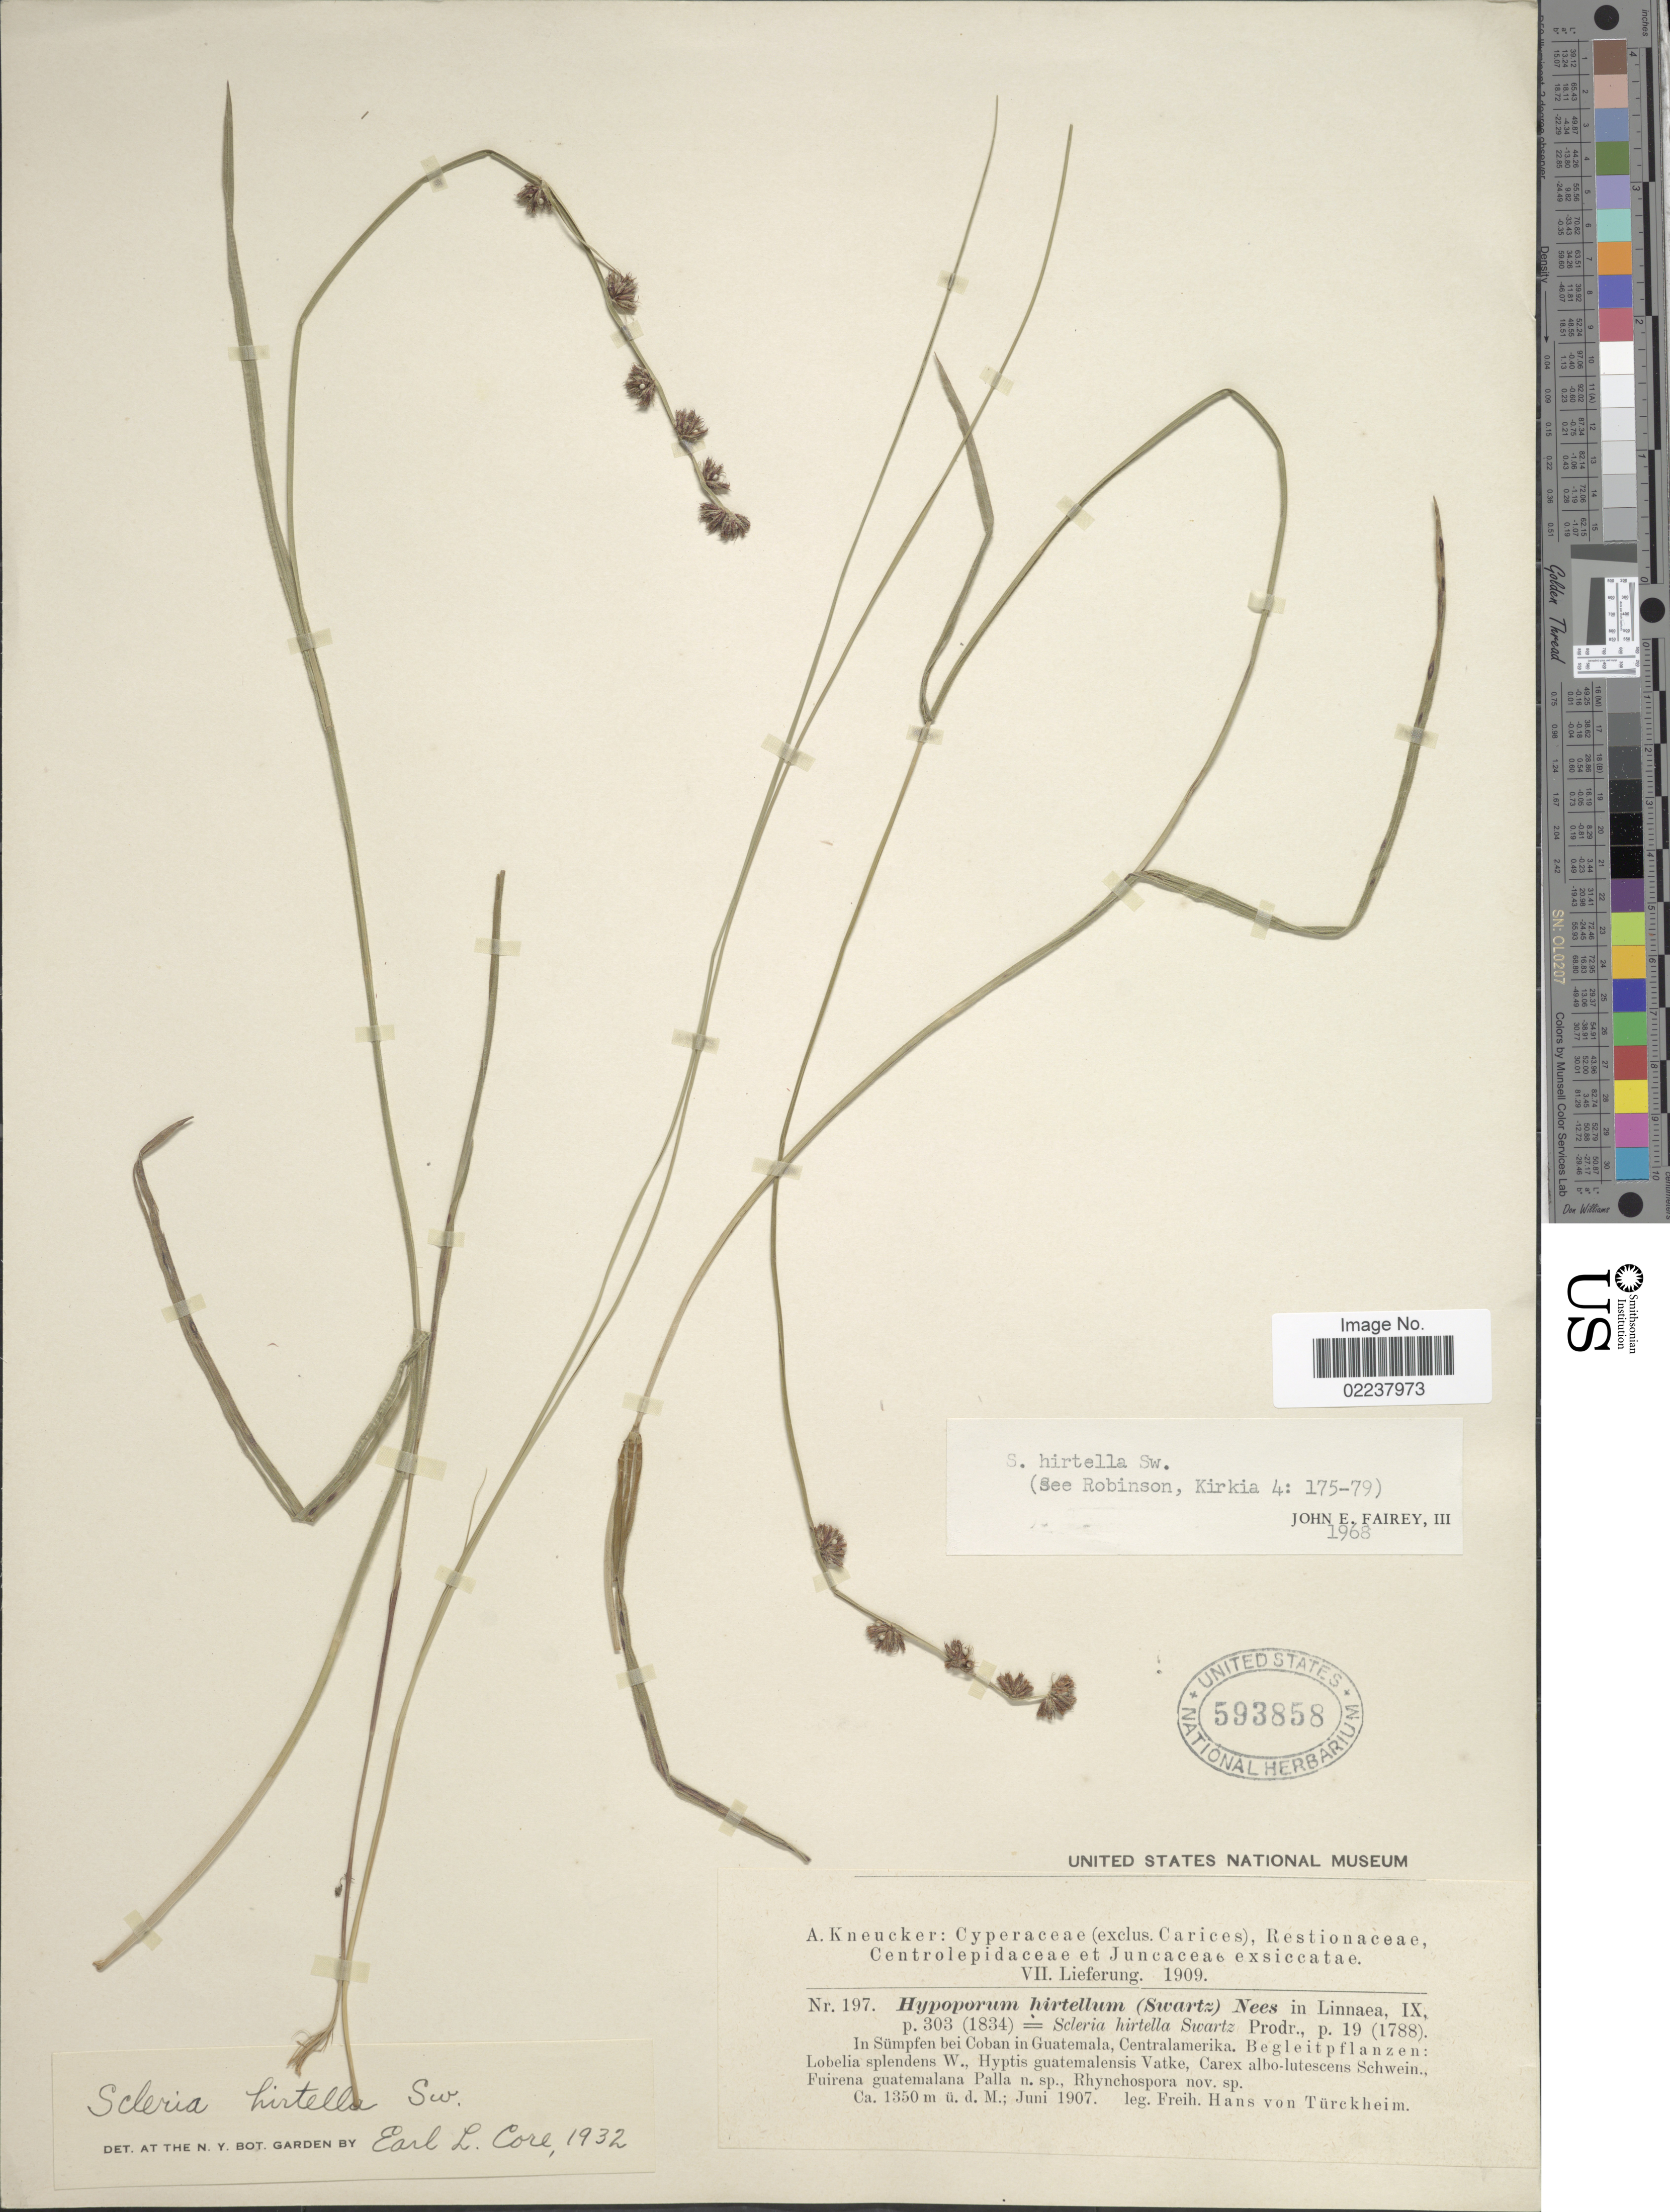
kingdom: Plantae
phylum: Tracheophyta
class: Liliopsida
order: Poales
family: Cyperaceae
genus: Scleria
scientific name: Scleria hirtella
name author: Sw.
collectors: H. von Türckheim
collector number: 197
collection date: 1907-06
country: Guatemala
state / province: Alta Verapaz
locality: In Sumpfen bei Coban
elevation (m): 1350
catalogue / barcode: US 593858